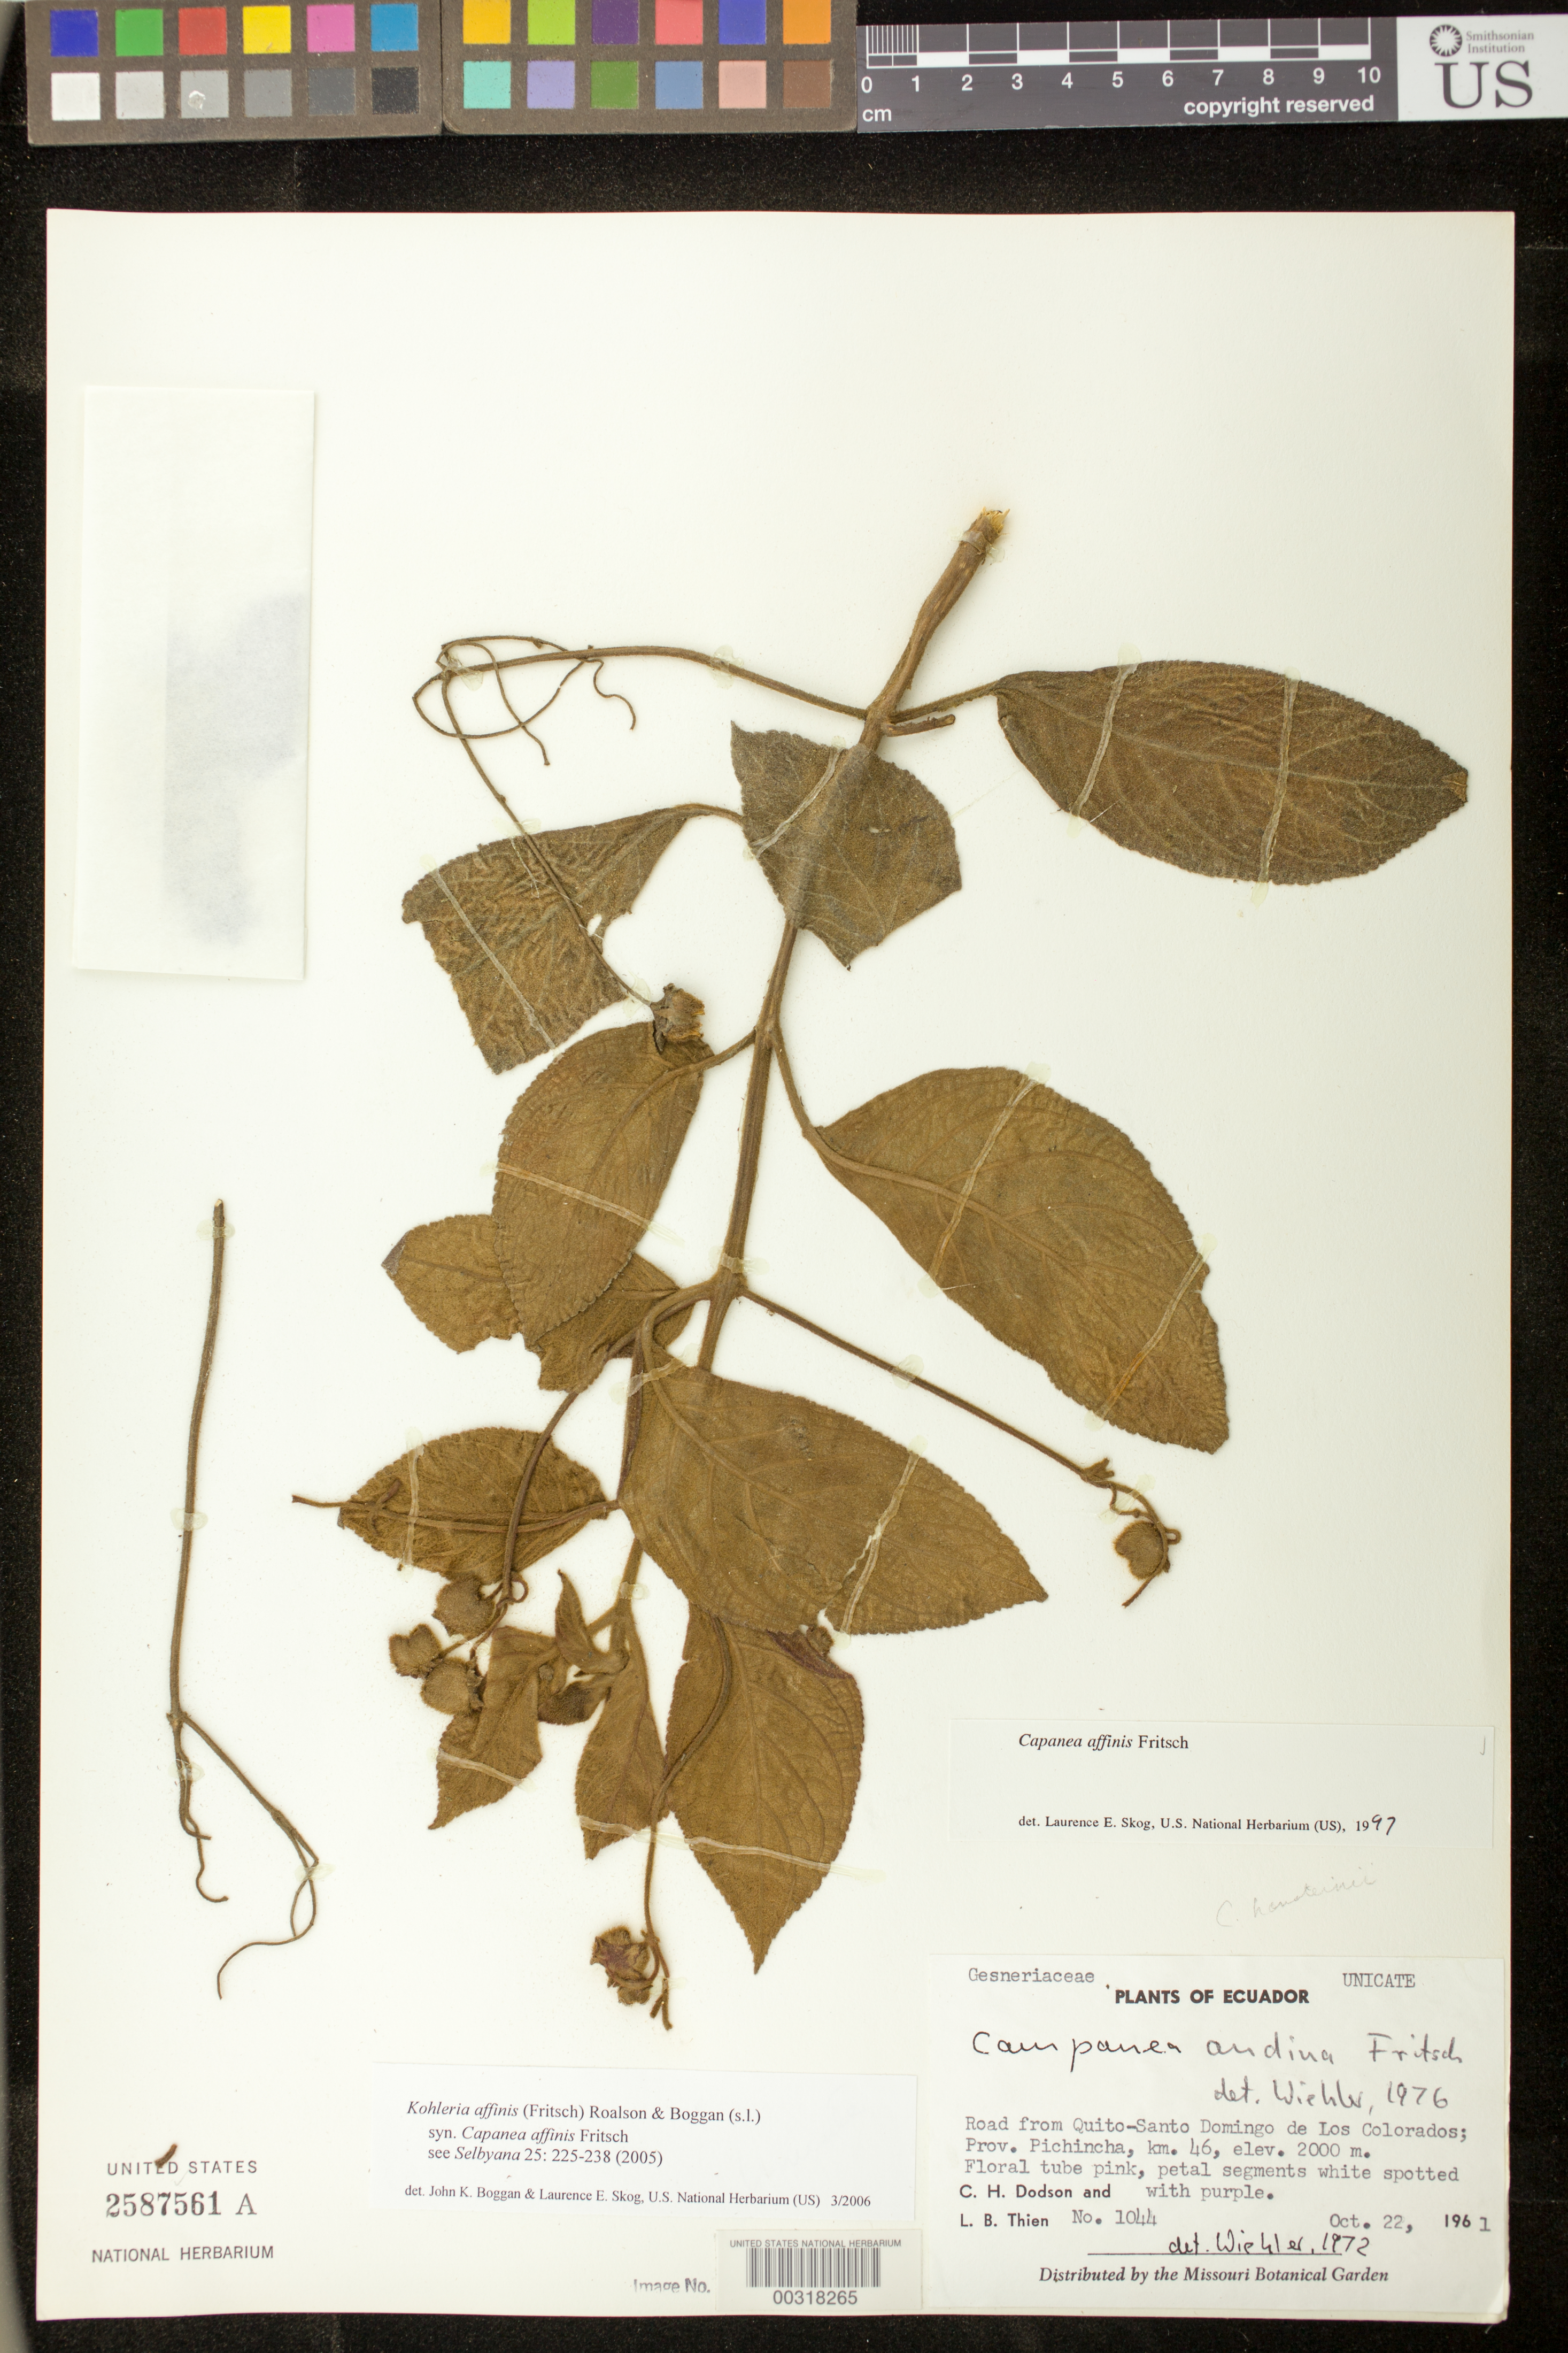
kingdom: Plantae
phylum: Tracheophyta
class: Magnoliopsida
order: Lamiales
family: Gesneriaceae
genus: Kohleria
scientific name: Kohleria affinis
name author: (Fritsch) Roalson & Boggan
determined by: Boggan, J. K.; Skog, L. E.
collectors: C. H. Dodson & L. Thien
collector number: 1044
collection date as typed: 22 Oct 1961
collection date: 1961-10-22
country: Ecuador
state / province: Pichincha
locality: Road from Quito-Santo Domingo de los Colorados, km 46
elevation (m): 2000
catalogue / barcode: US 2587561A